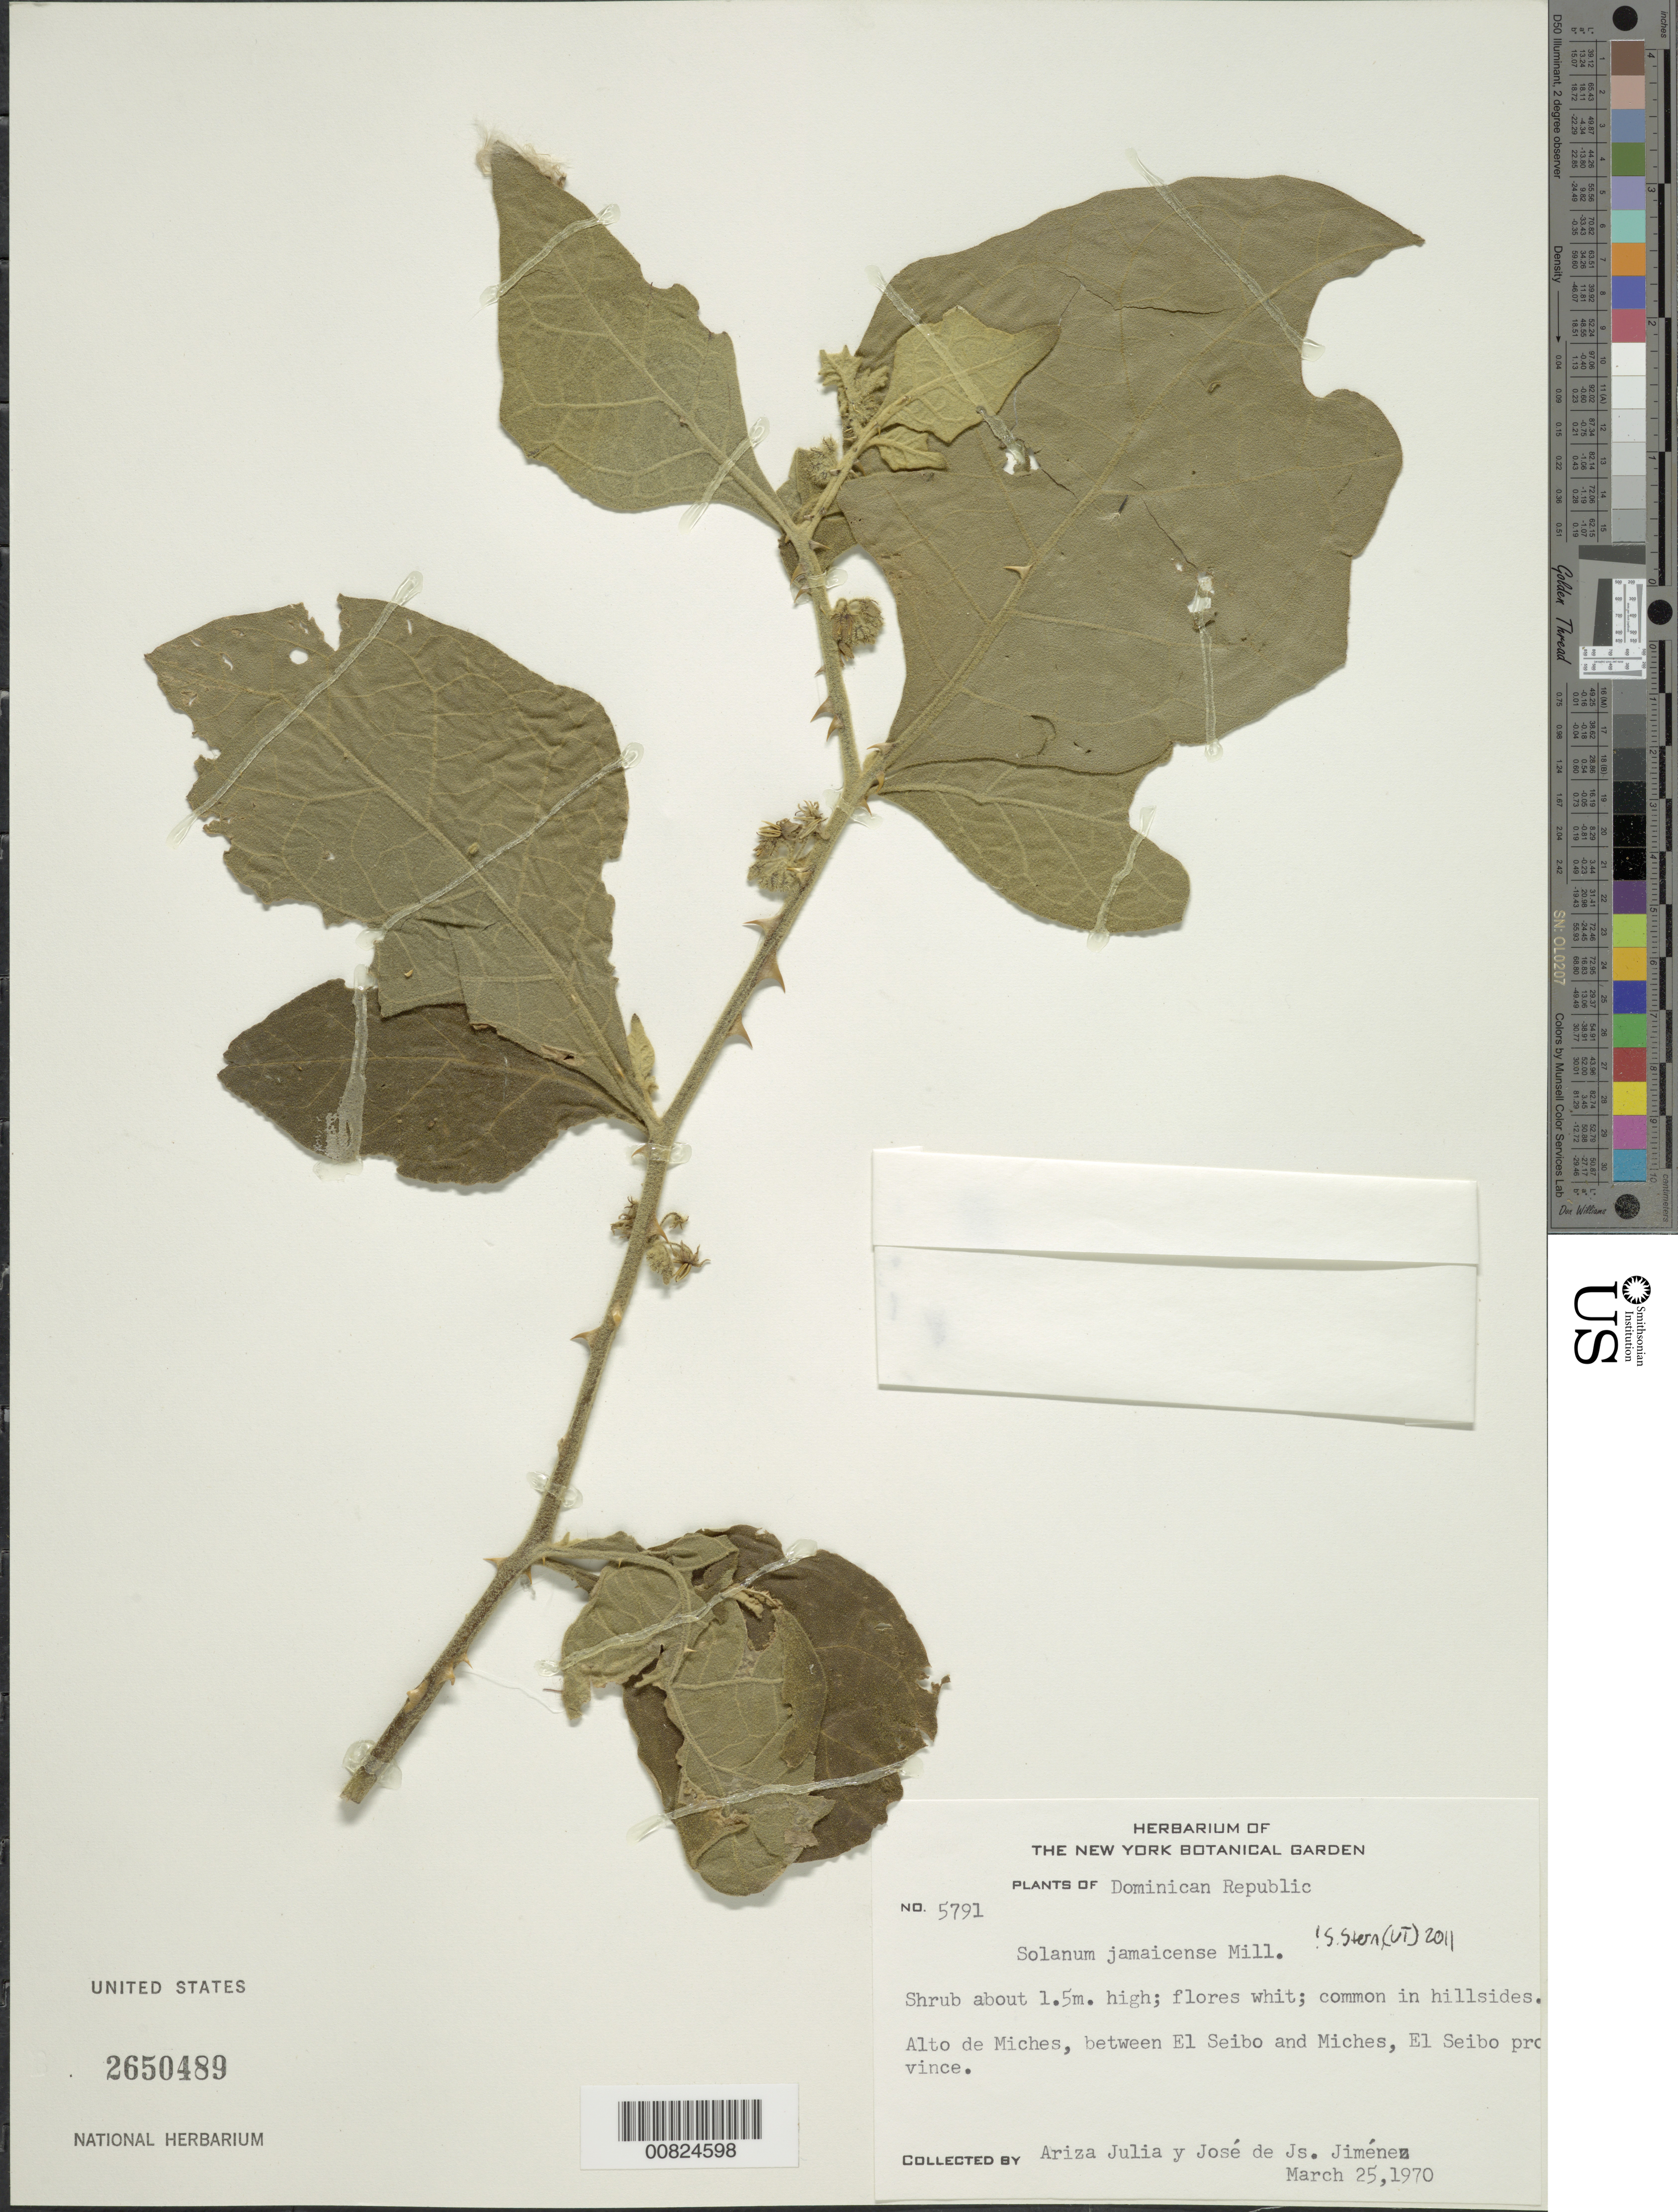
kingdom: Plantae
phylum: Tracheophyta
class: Magnoliopsida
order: Solanales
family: Solanaceae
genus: Solanum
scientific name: Solanum jamaicense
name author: Mill.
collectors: L. Ariza-Julia & J. J. Jiménez Almonte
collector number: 5791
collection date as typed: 25 Mar 1970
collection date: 1970-03-25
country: Dominican Republic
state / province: El Seibo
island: Hispaniola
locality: Alto de Miches, between El Seibo and Miches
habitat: On hillsides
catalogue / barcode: US 2650489